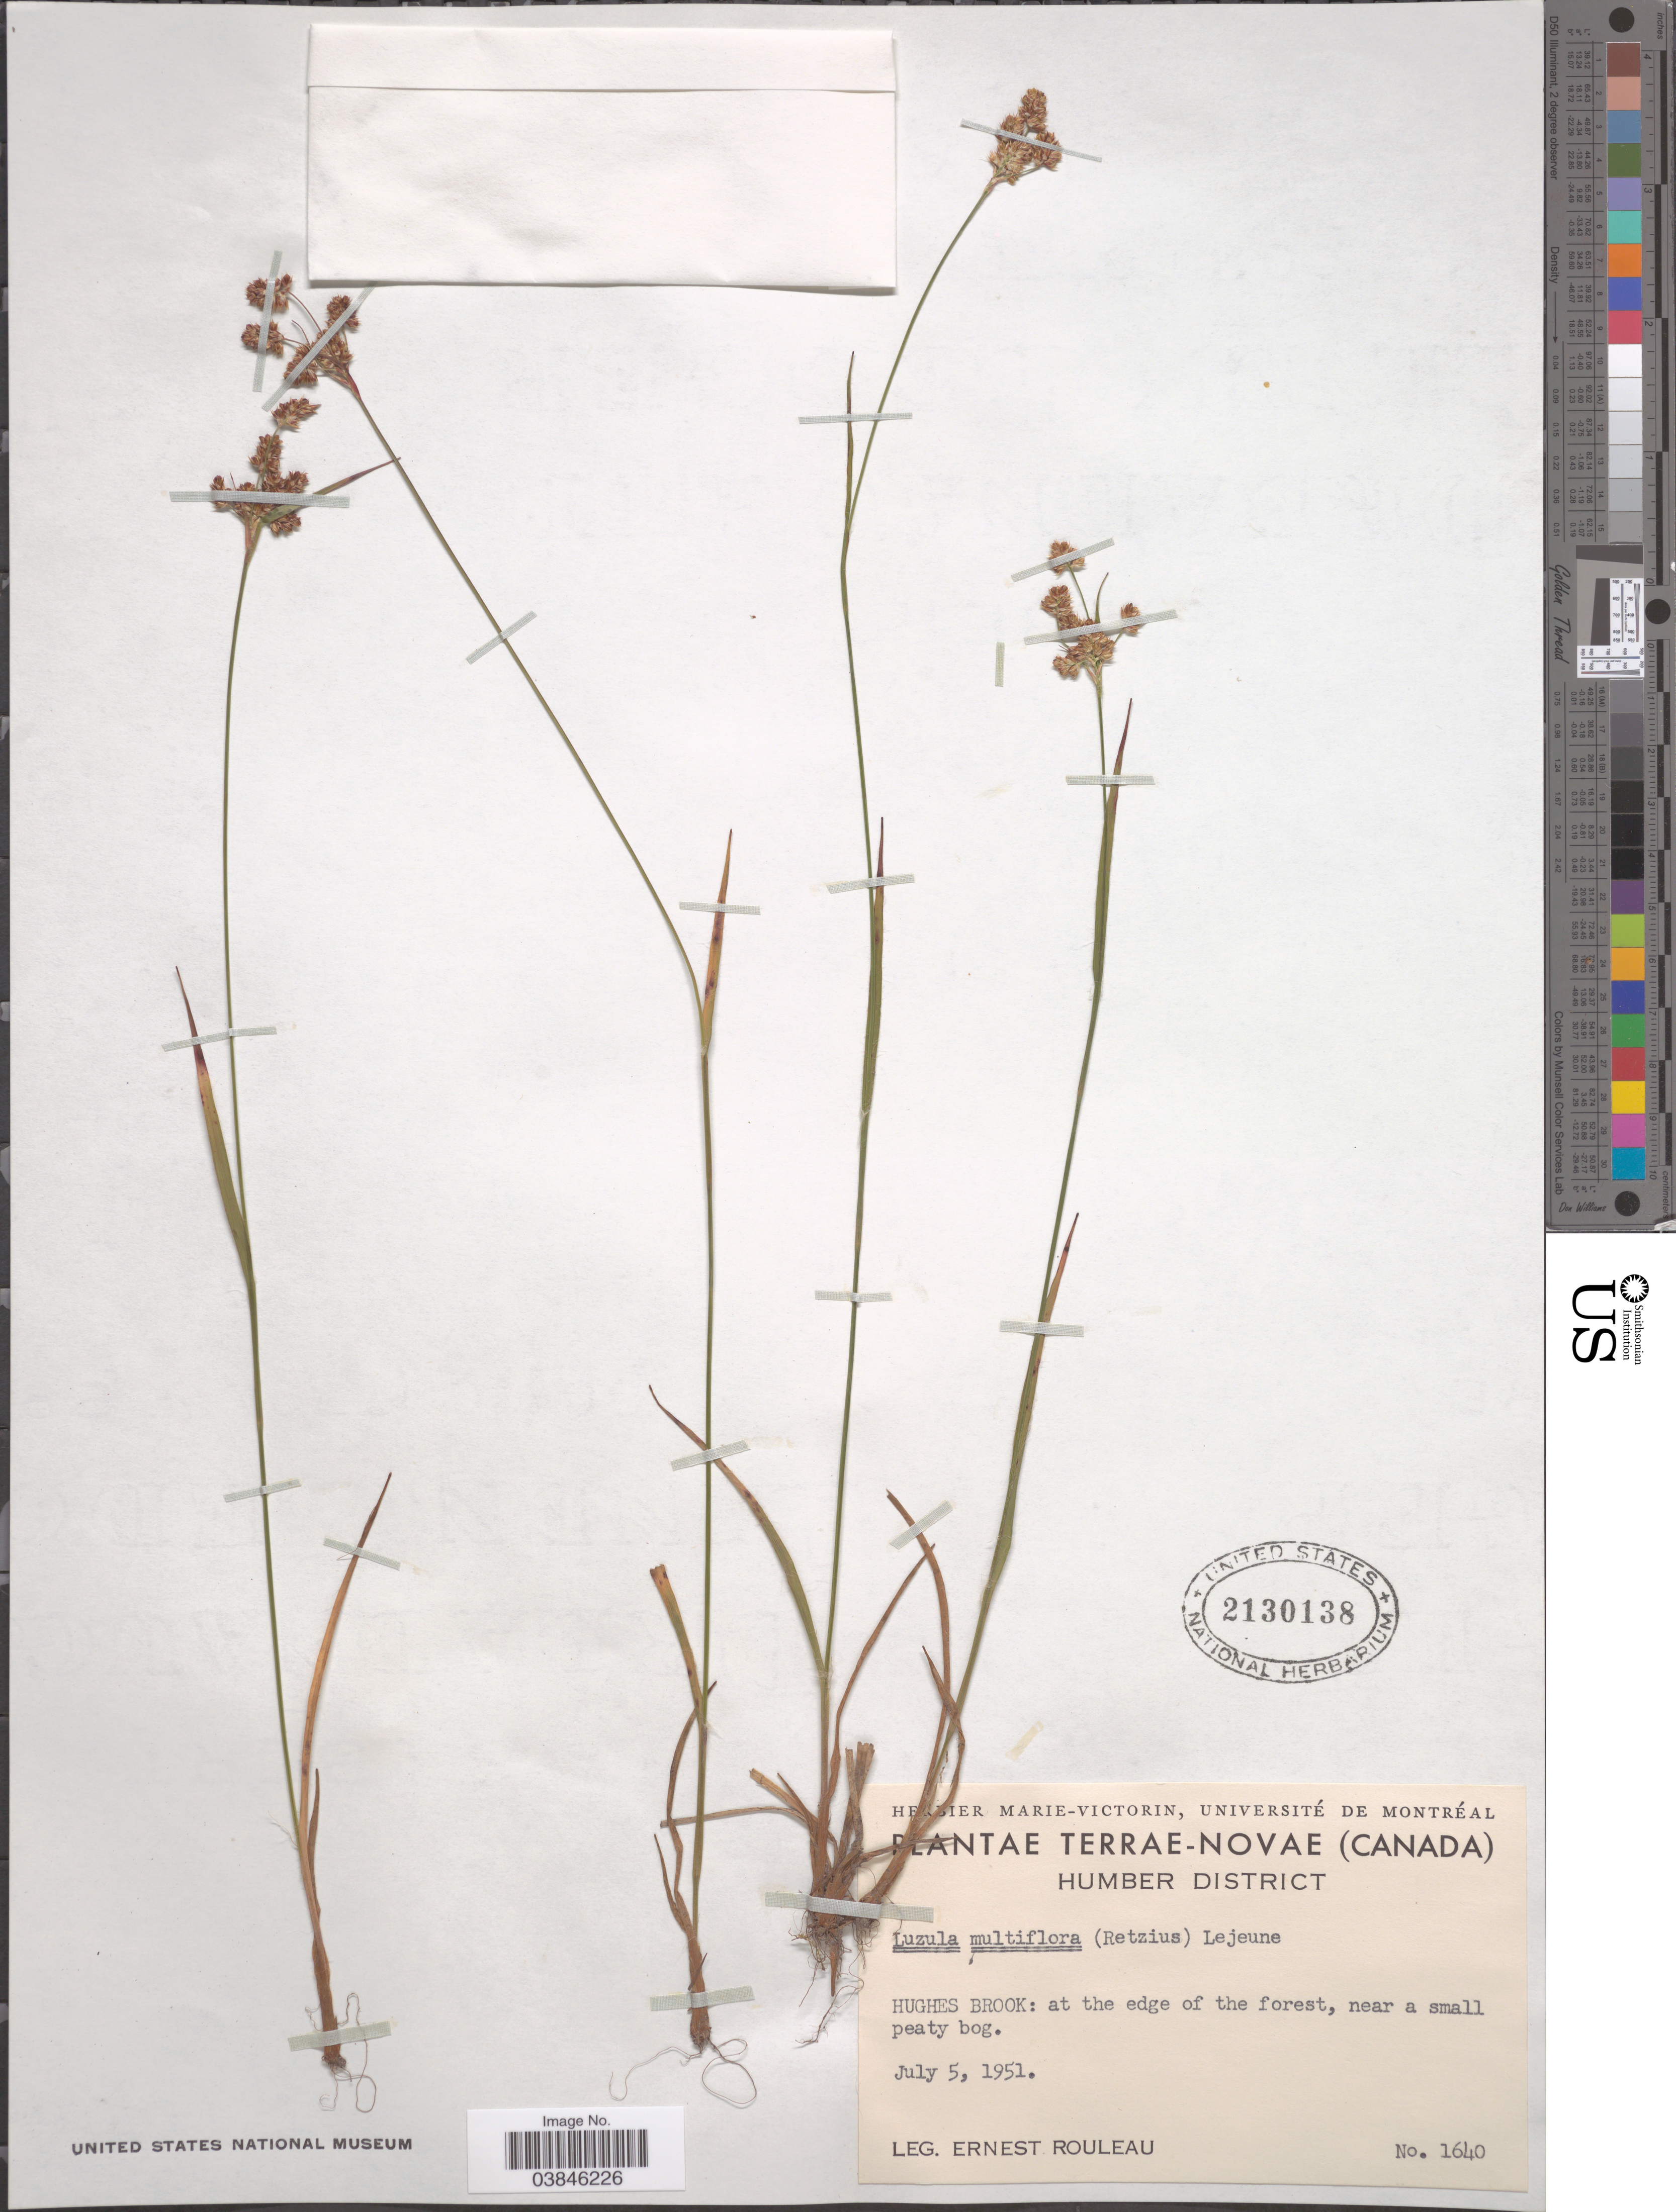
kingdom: Plantae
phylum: Tracheophyta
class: Liliopsida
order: Poales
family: Juncaceae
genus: Luzula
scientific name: Luzula multiflora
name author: (Ehrh.) Lej.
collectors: J. Rouleau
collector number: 1640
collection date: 1951-07-05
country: Canada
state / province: Newfoundland and Labrador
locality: Terrae-Novae. Humber District. Hughes Brook: at the edge of the forest.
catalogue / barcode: US 2130138